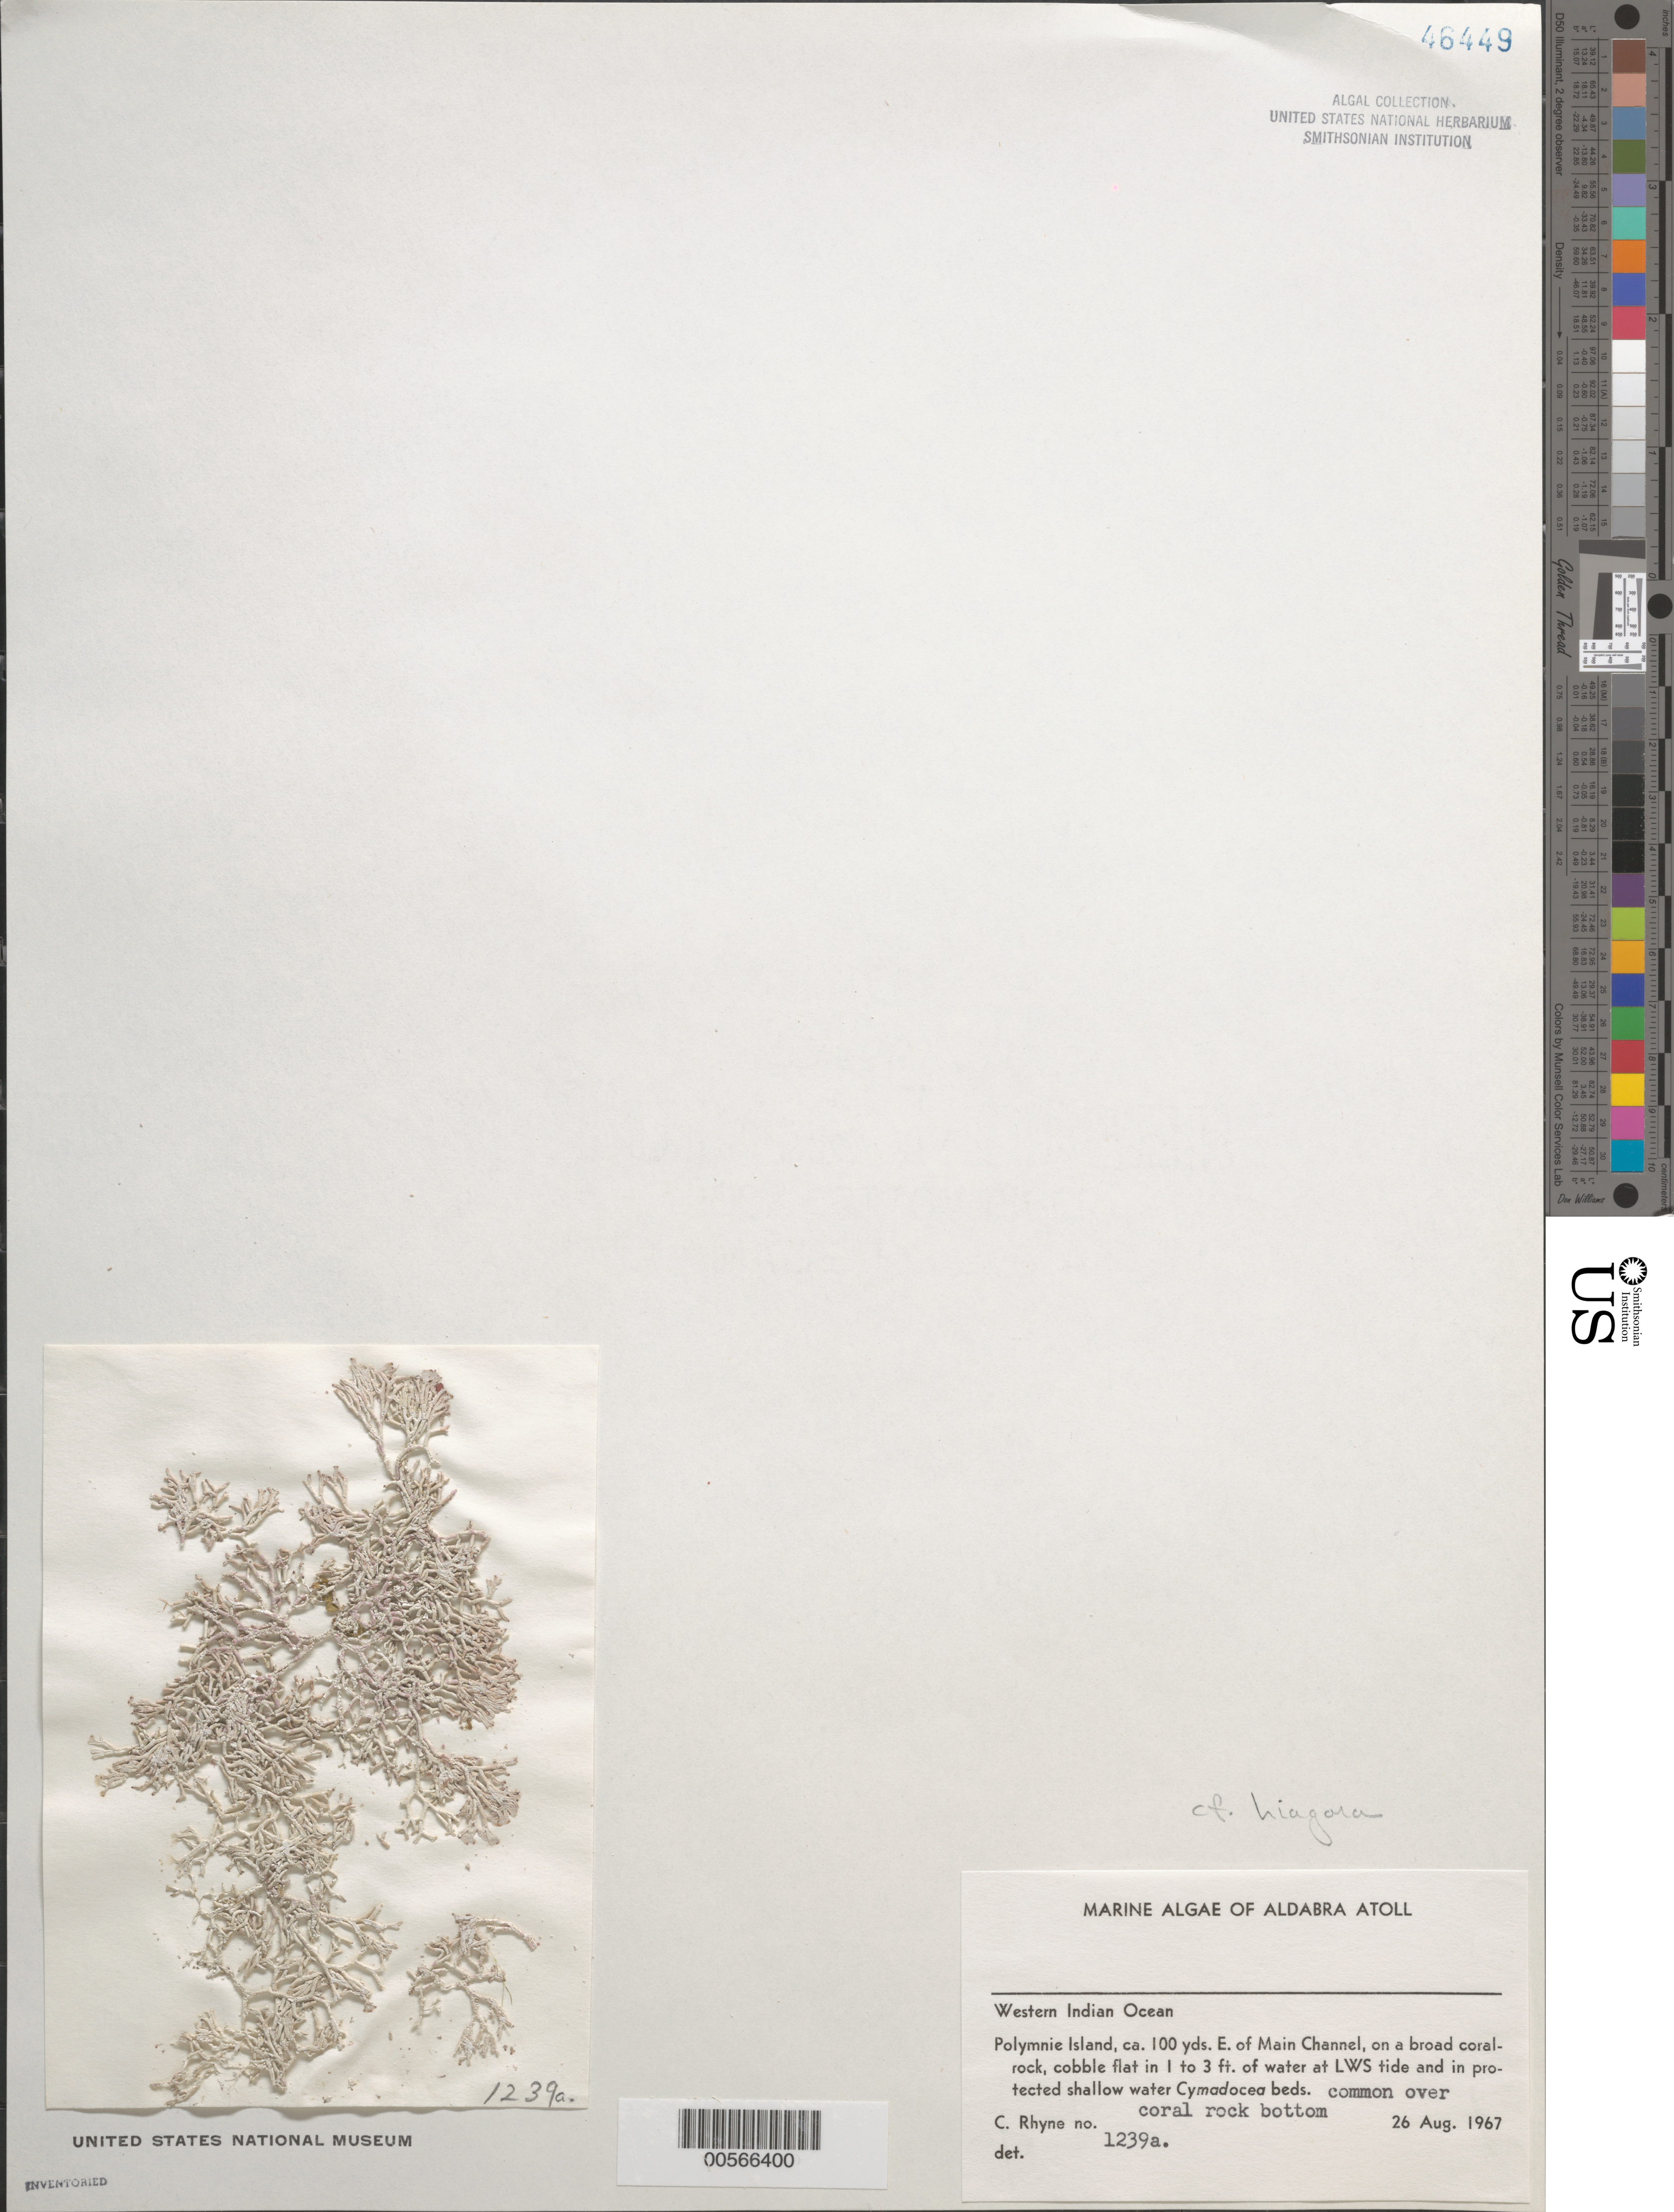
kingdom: Plantae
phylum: Rhodophyta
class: Florideophyceae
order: Nemaliales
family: Liagoraceae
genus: Liagora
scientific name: Liagora sp.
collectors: C. Rhyne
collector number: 1239a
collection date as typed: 26 Aug 1967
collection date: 1967-08-26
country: Seychelles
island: Aldabra Atoll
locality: Polymnie Islet, East of Main Channel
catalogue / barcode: US 46449